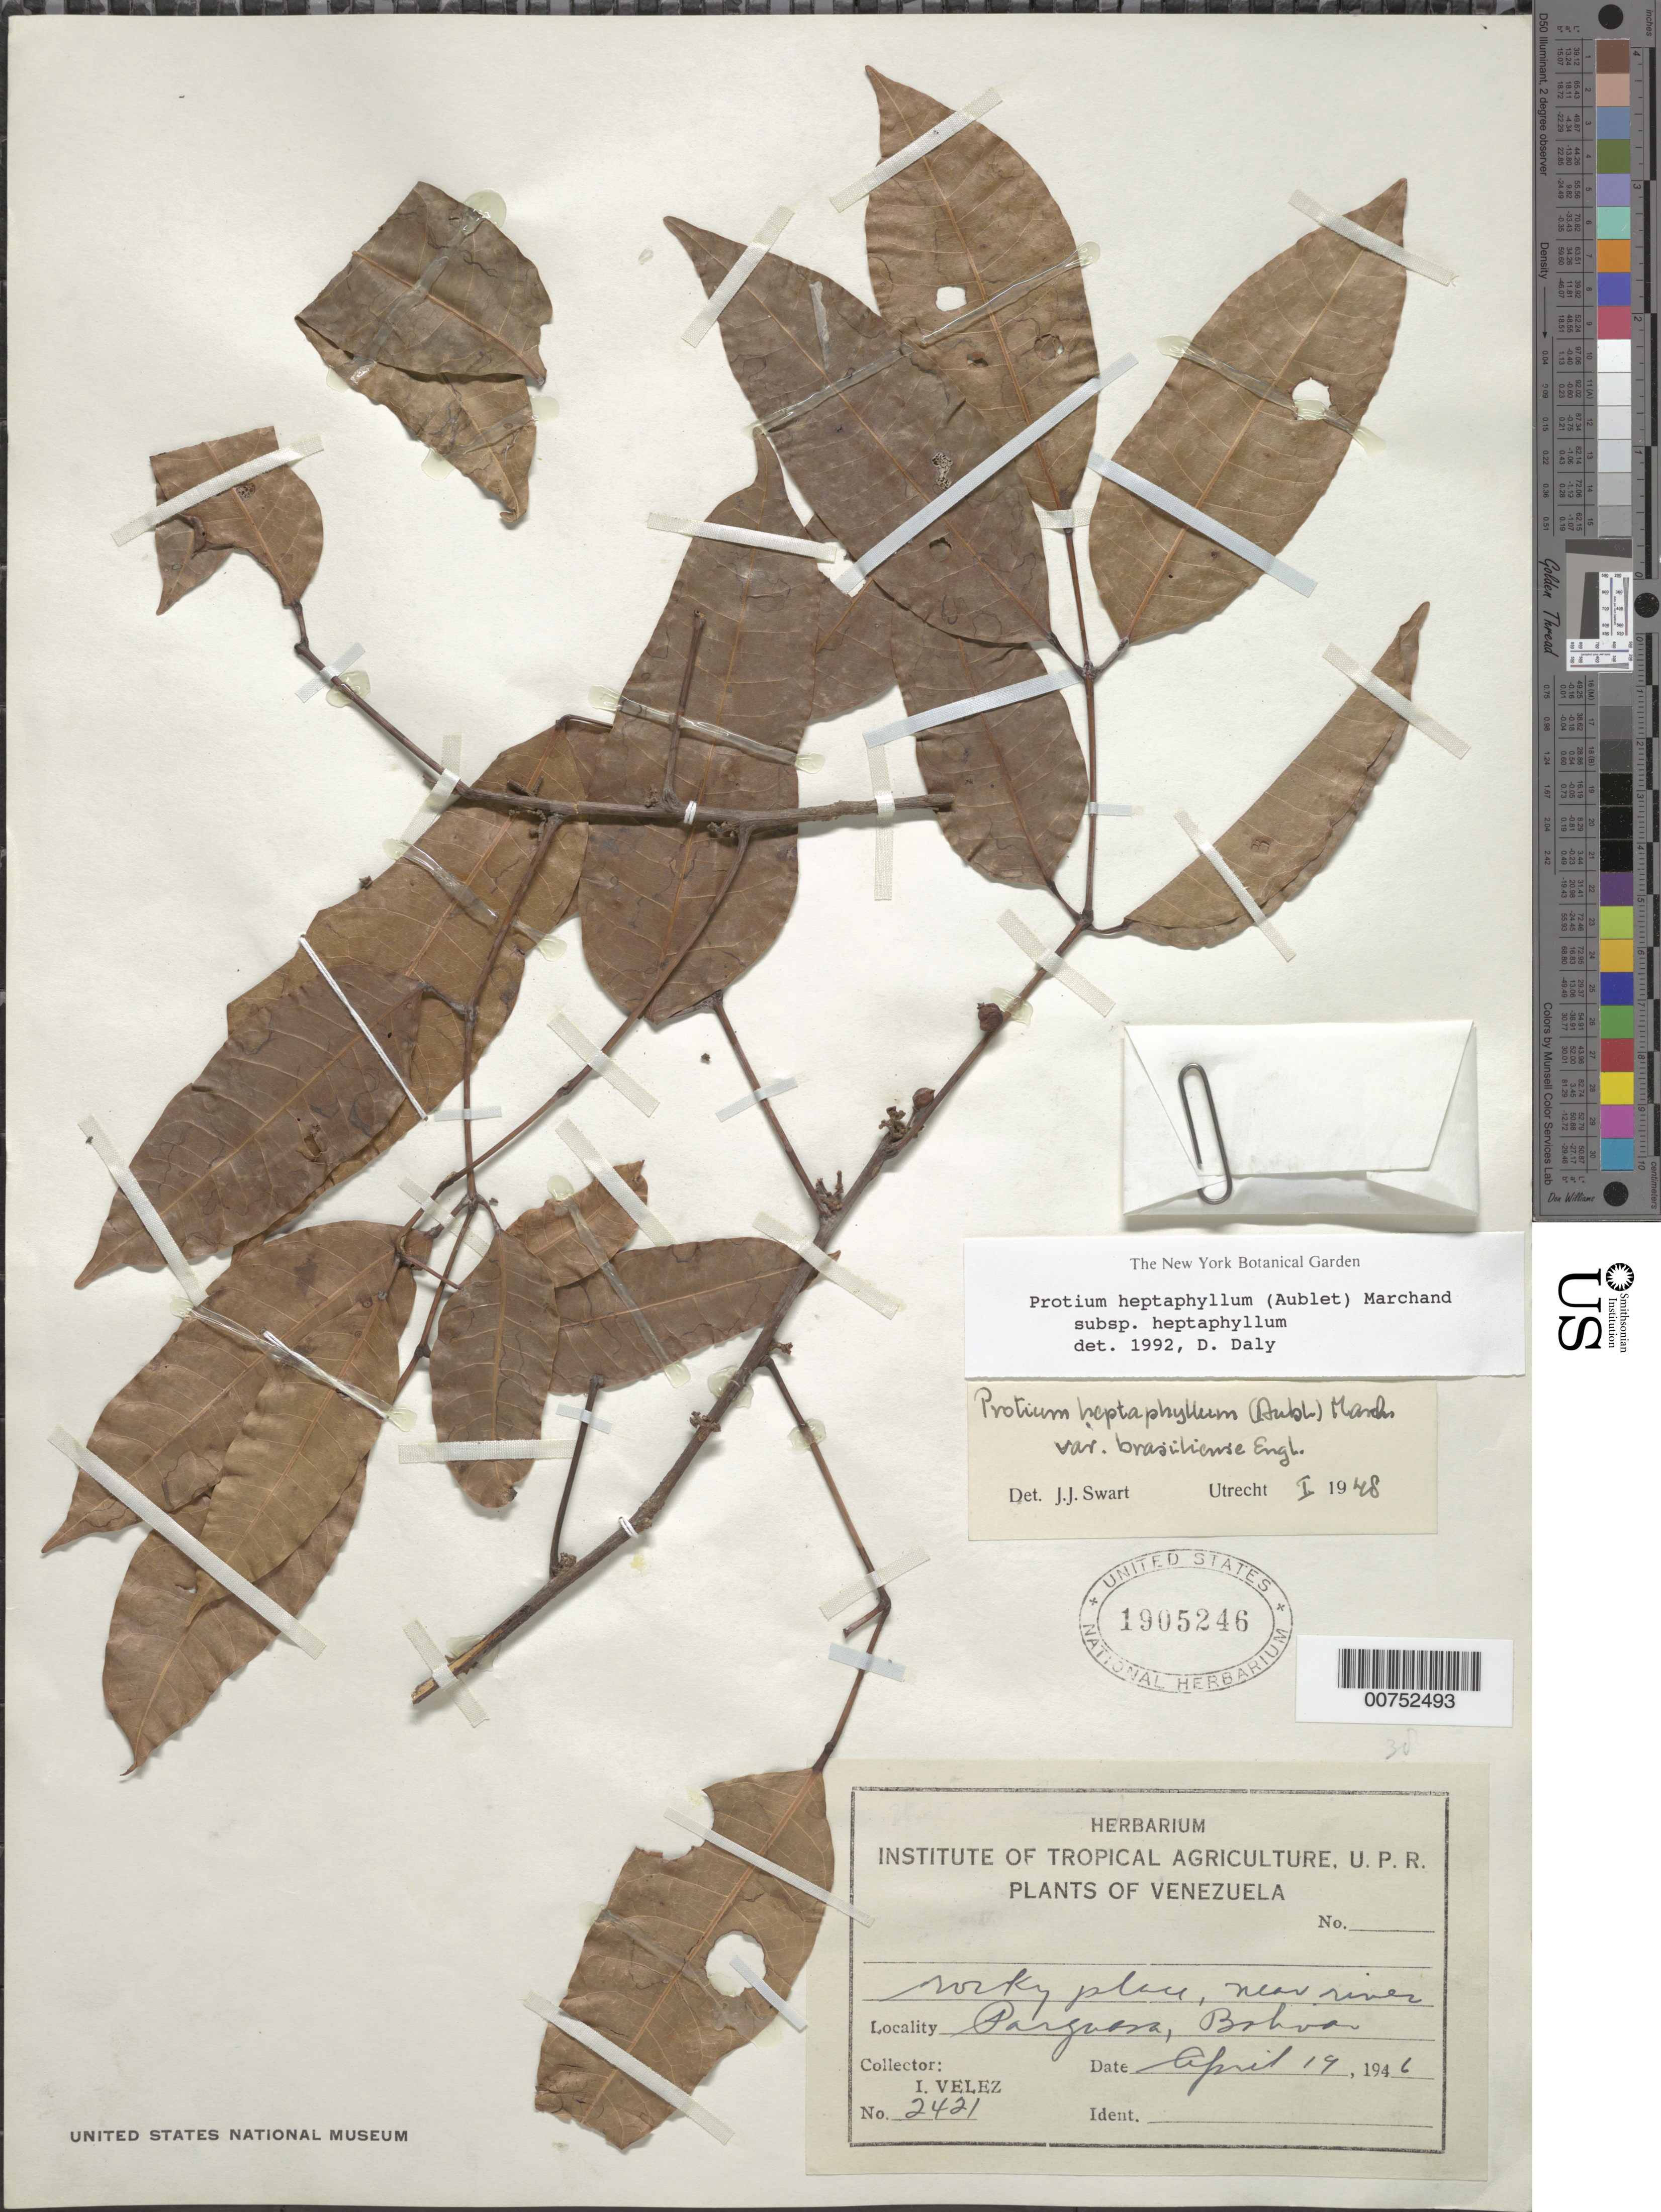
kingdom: Plantae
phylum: Tracheophyta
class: Magnoliopsida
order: Sapindales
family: Burseraceae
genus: Protium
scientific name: Protium heptaphyllum subsp. heptaphyllum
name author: (Aubl.) Marchand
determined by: Daly, D. C.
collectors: I. Velez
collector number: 2421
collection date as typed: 19-Apr-46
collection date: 1946-04-19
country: Venezuela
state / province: Bolívar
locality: Parguasa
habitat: Rocky place, near river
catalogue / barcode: US 1905246